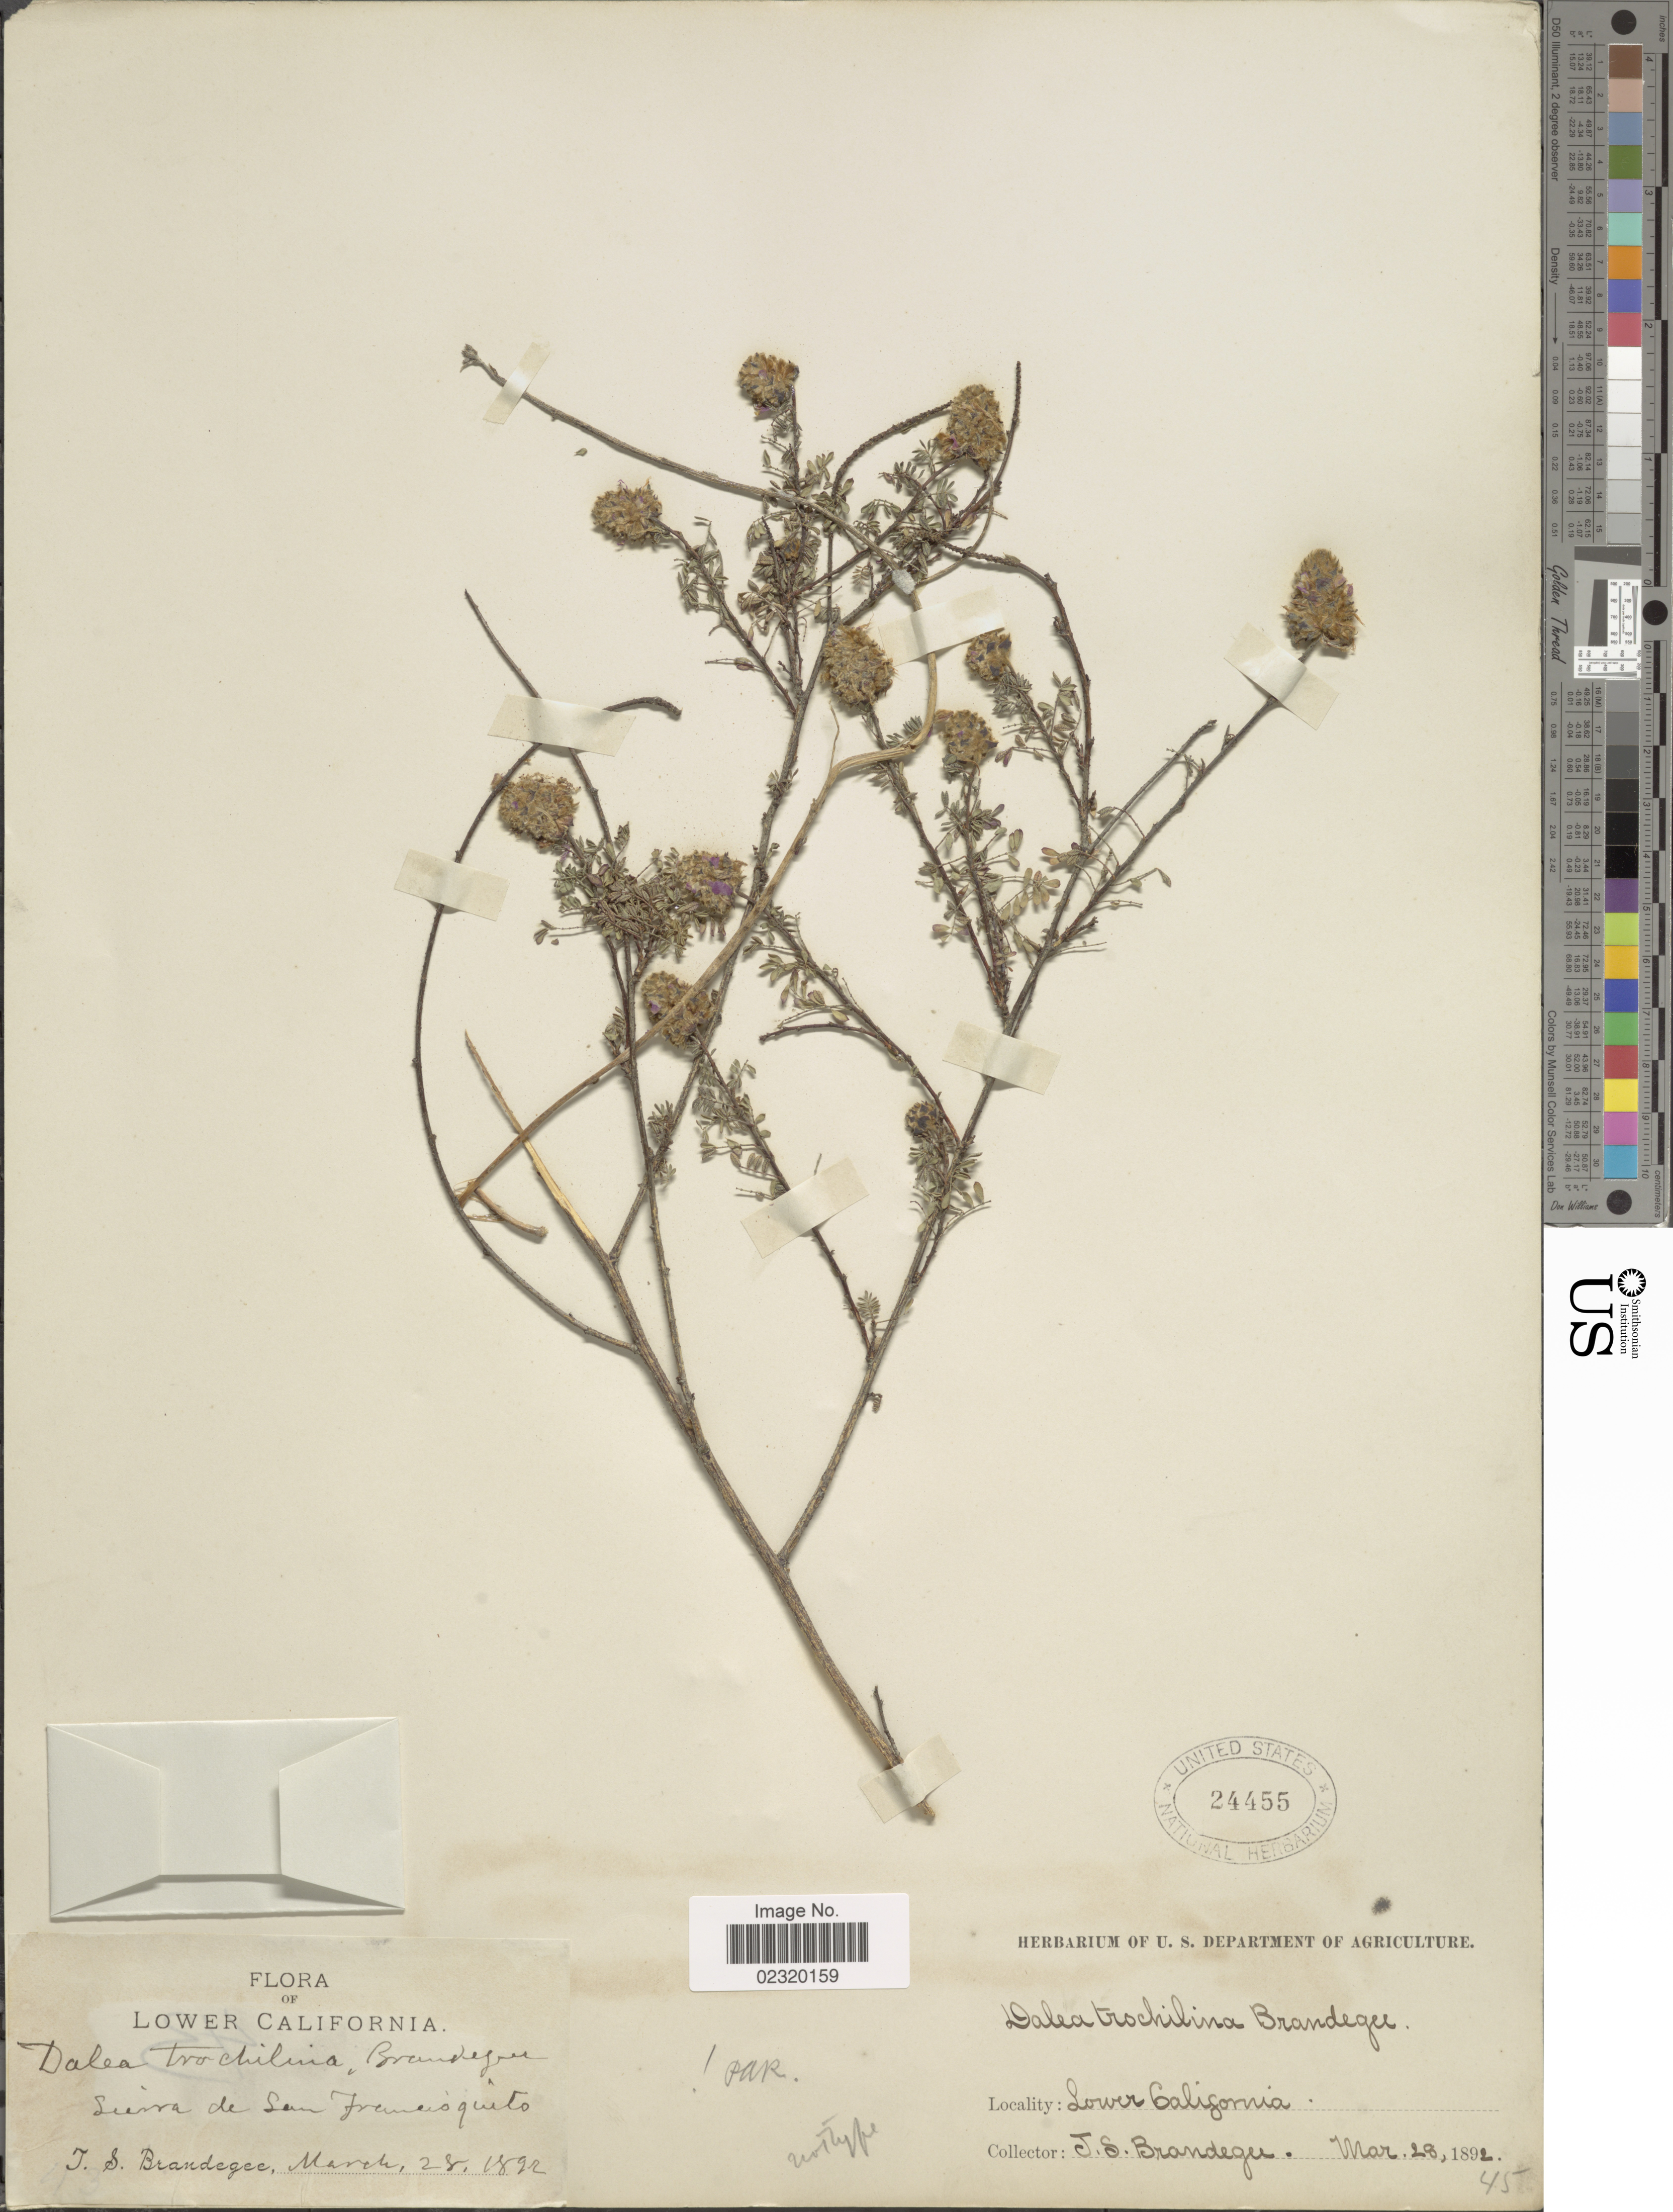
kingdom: Plantae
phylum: Tracheophyta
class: Magnoliopsida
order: Fabales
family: Fabaceae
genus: Dalea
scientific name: Dalea trochilina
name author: Brandegee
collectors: T. S. Brandegee (herbarium)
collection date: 1892-03-28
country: Mexico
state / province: Baja California Sur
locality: Lower California. Sierra De San Francisquito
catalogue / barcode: US 24455